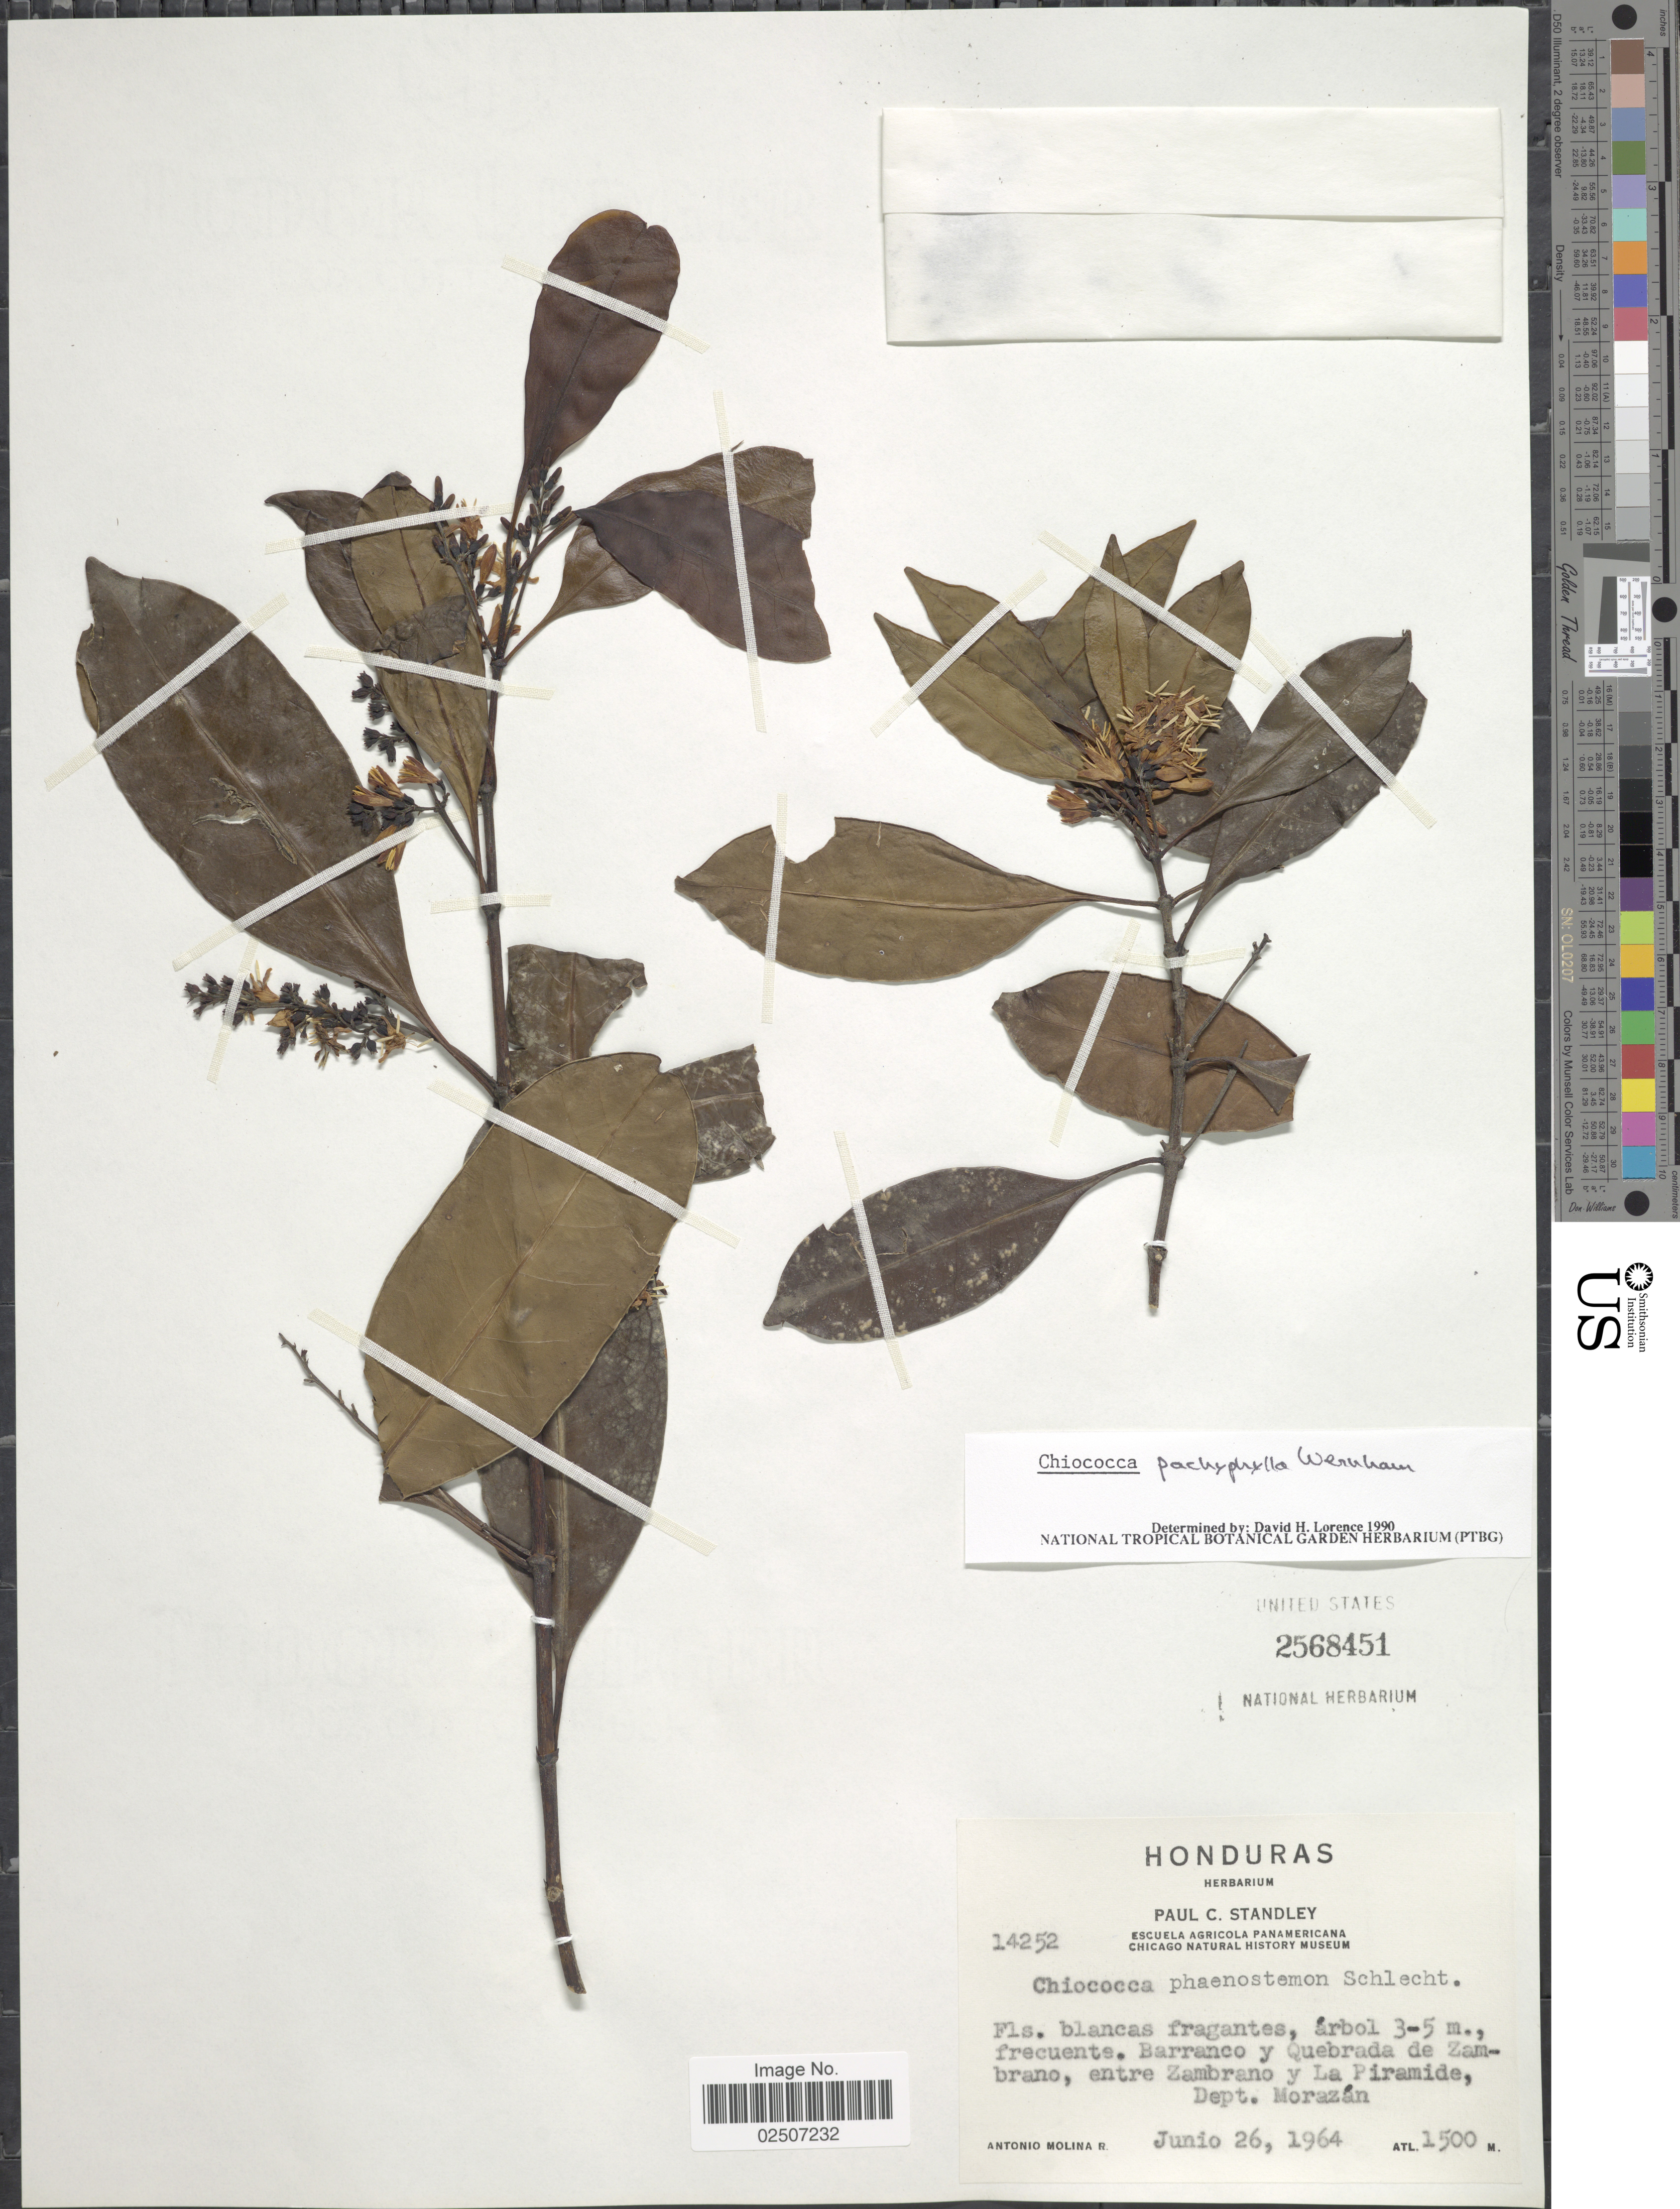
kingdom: Plantae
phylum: Tracheophyta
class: Magnoliopsida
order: Gentianales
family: Rubiaceae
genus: Chiococca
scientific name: Chiococca pachyphylla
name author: Wernham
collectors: A. Molina R.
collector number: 14252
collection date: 1964-06-26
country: Honduras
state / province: Fco. Morazán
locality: Barranco y Quebrada de Zambrano, entre Zambrano y La Piramide, Dept. Morazan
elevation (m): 1500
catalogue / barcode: US 2568451